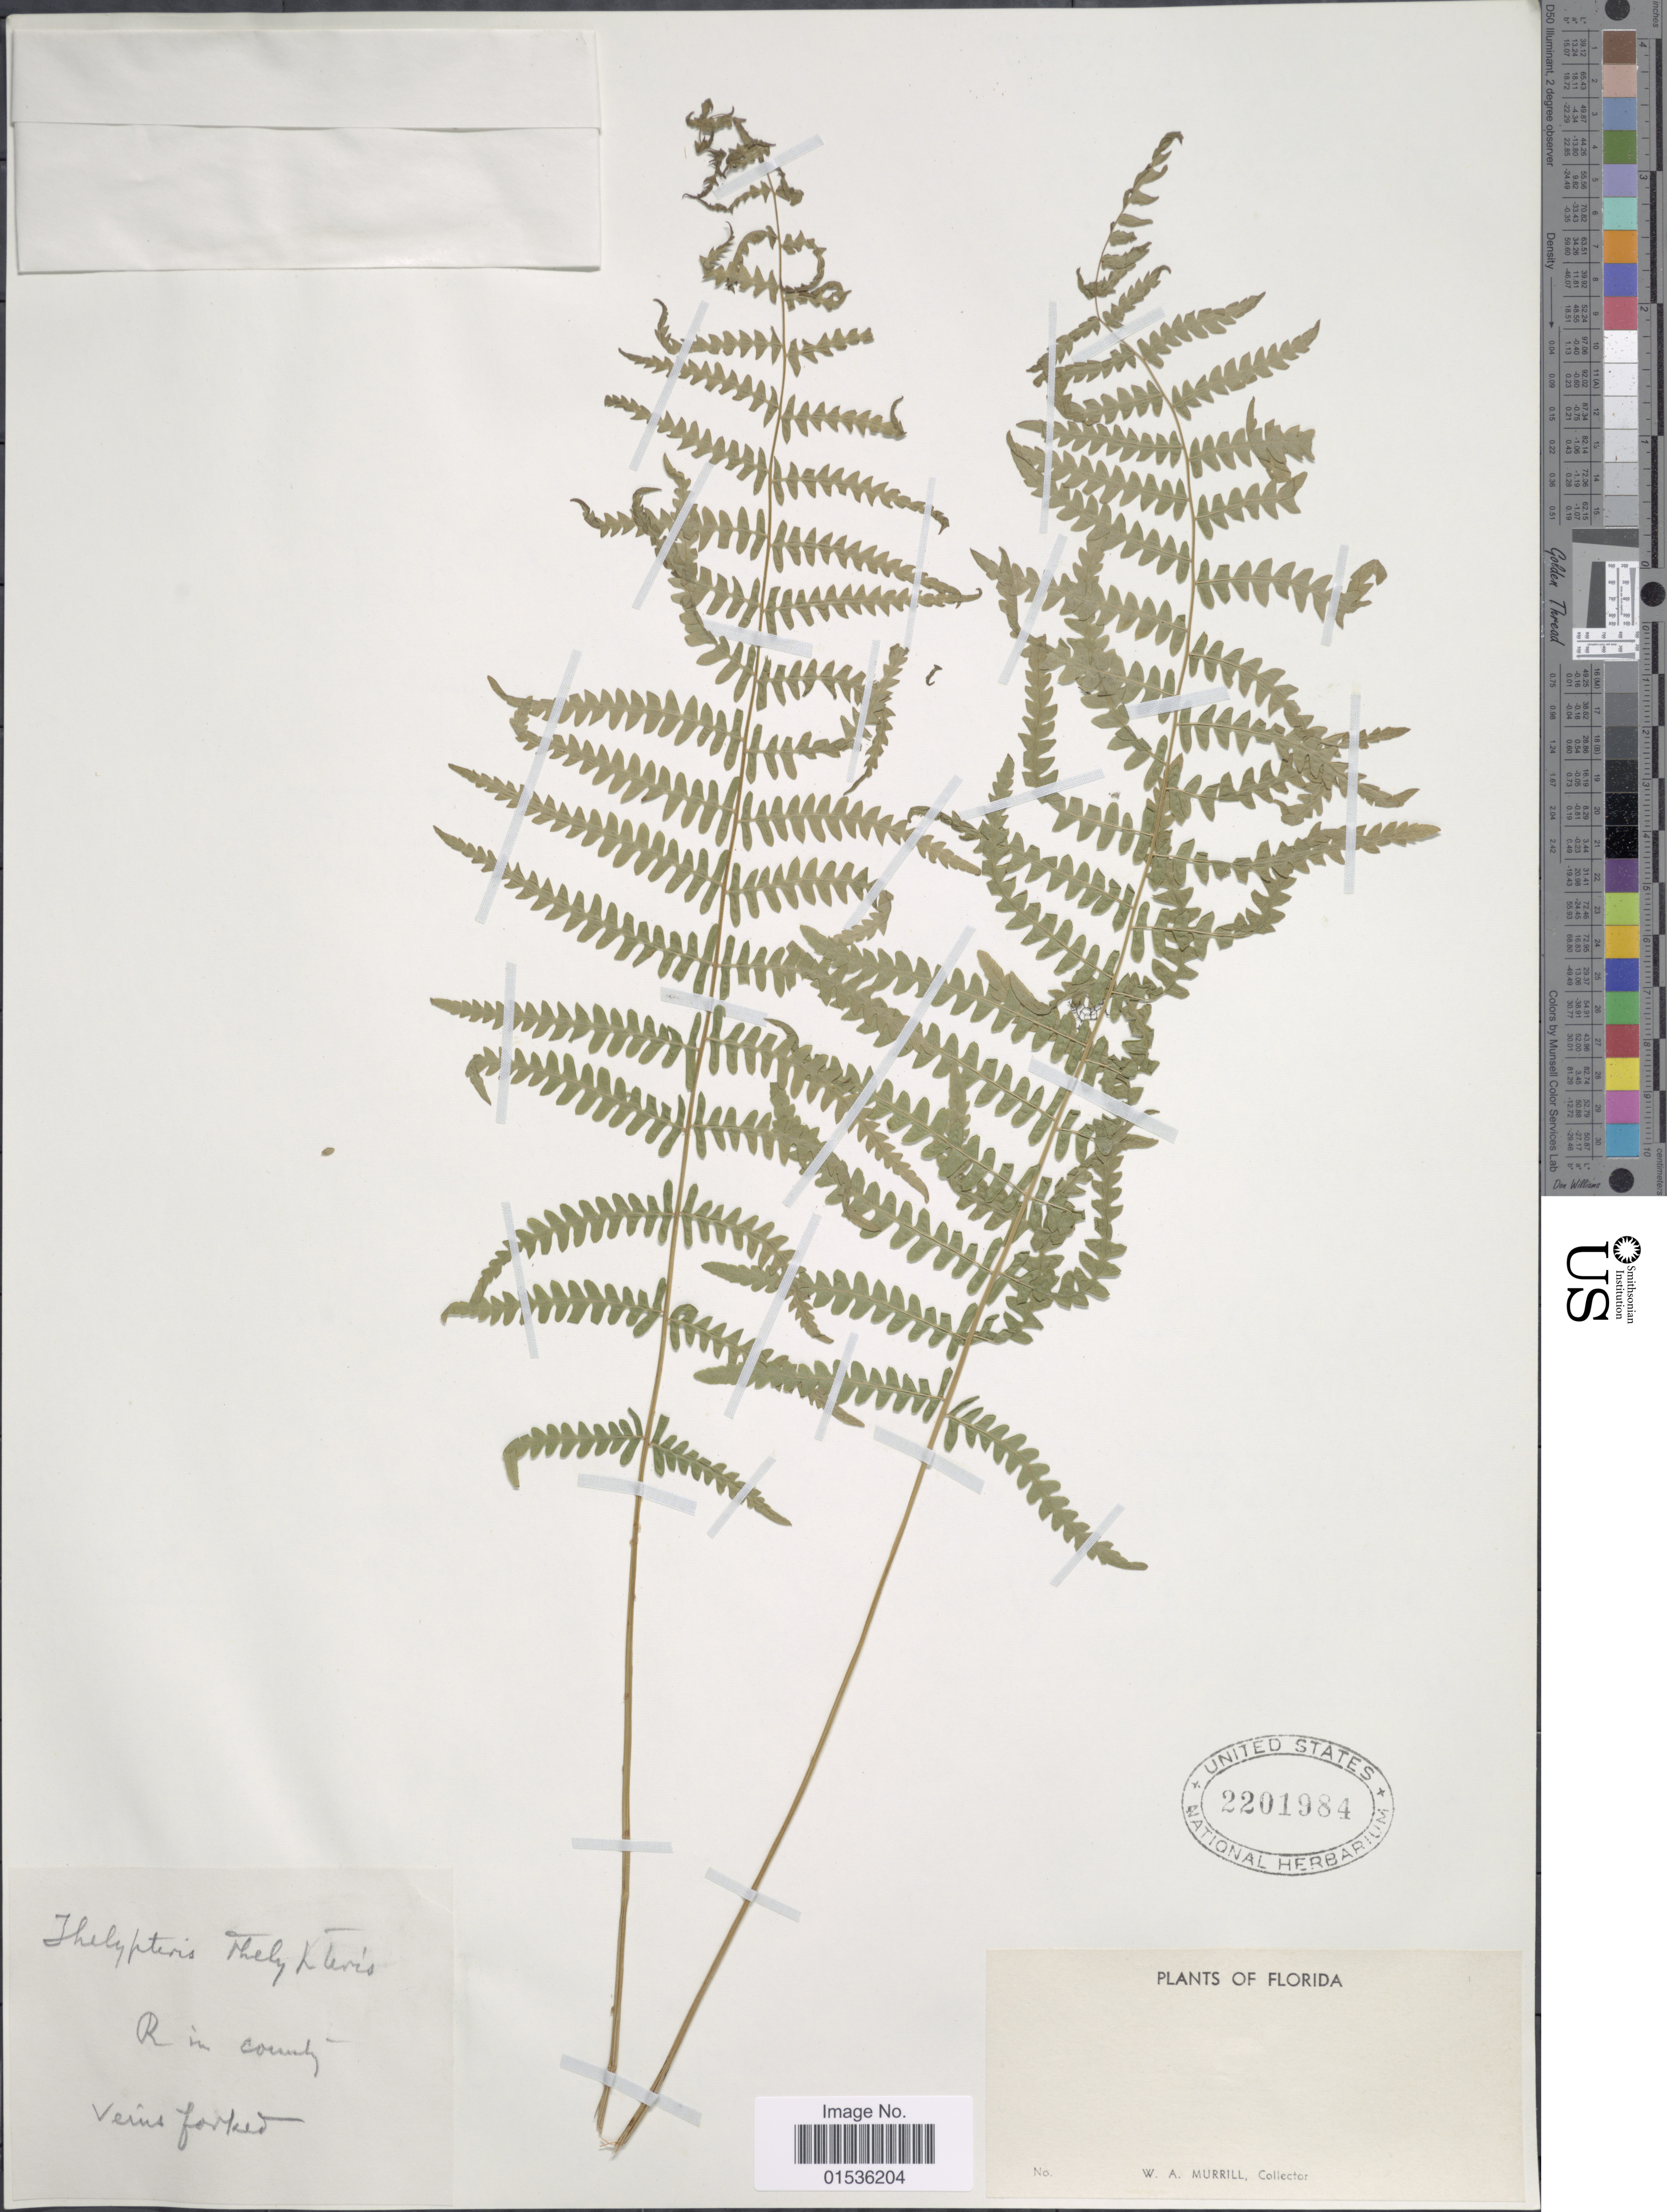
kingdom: Plantae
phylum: Tracheophyta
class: Polypodiopsida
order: Polypodiales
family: Thelypteridaceae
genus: Phegopteris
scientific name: Phegopteris connectilis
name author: (Michx.) Watt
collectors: W. A. Murrill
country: United States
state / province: Florida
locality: R in county.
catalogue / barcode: US 2201984